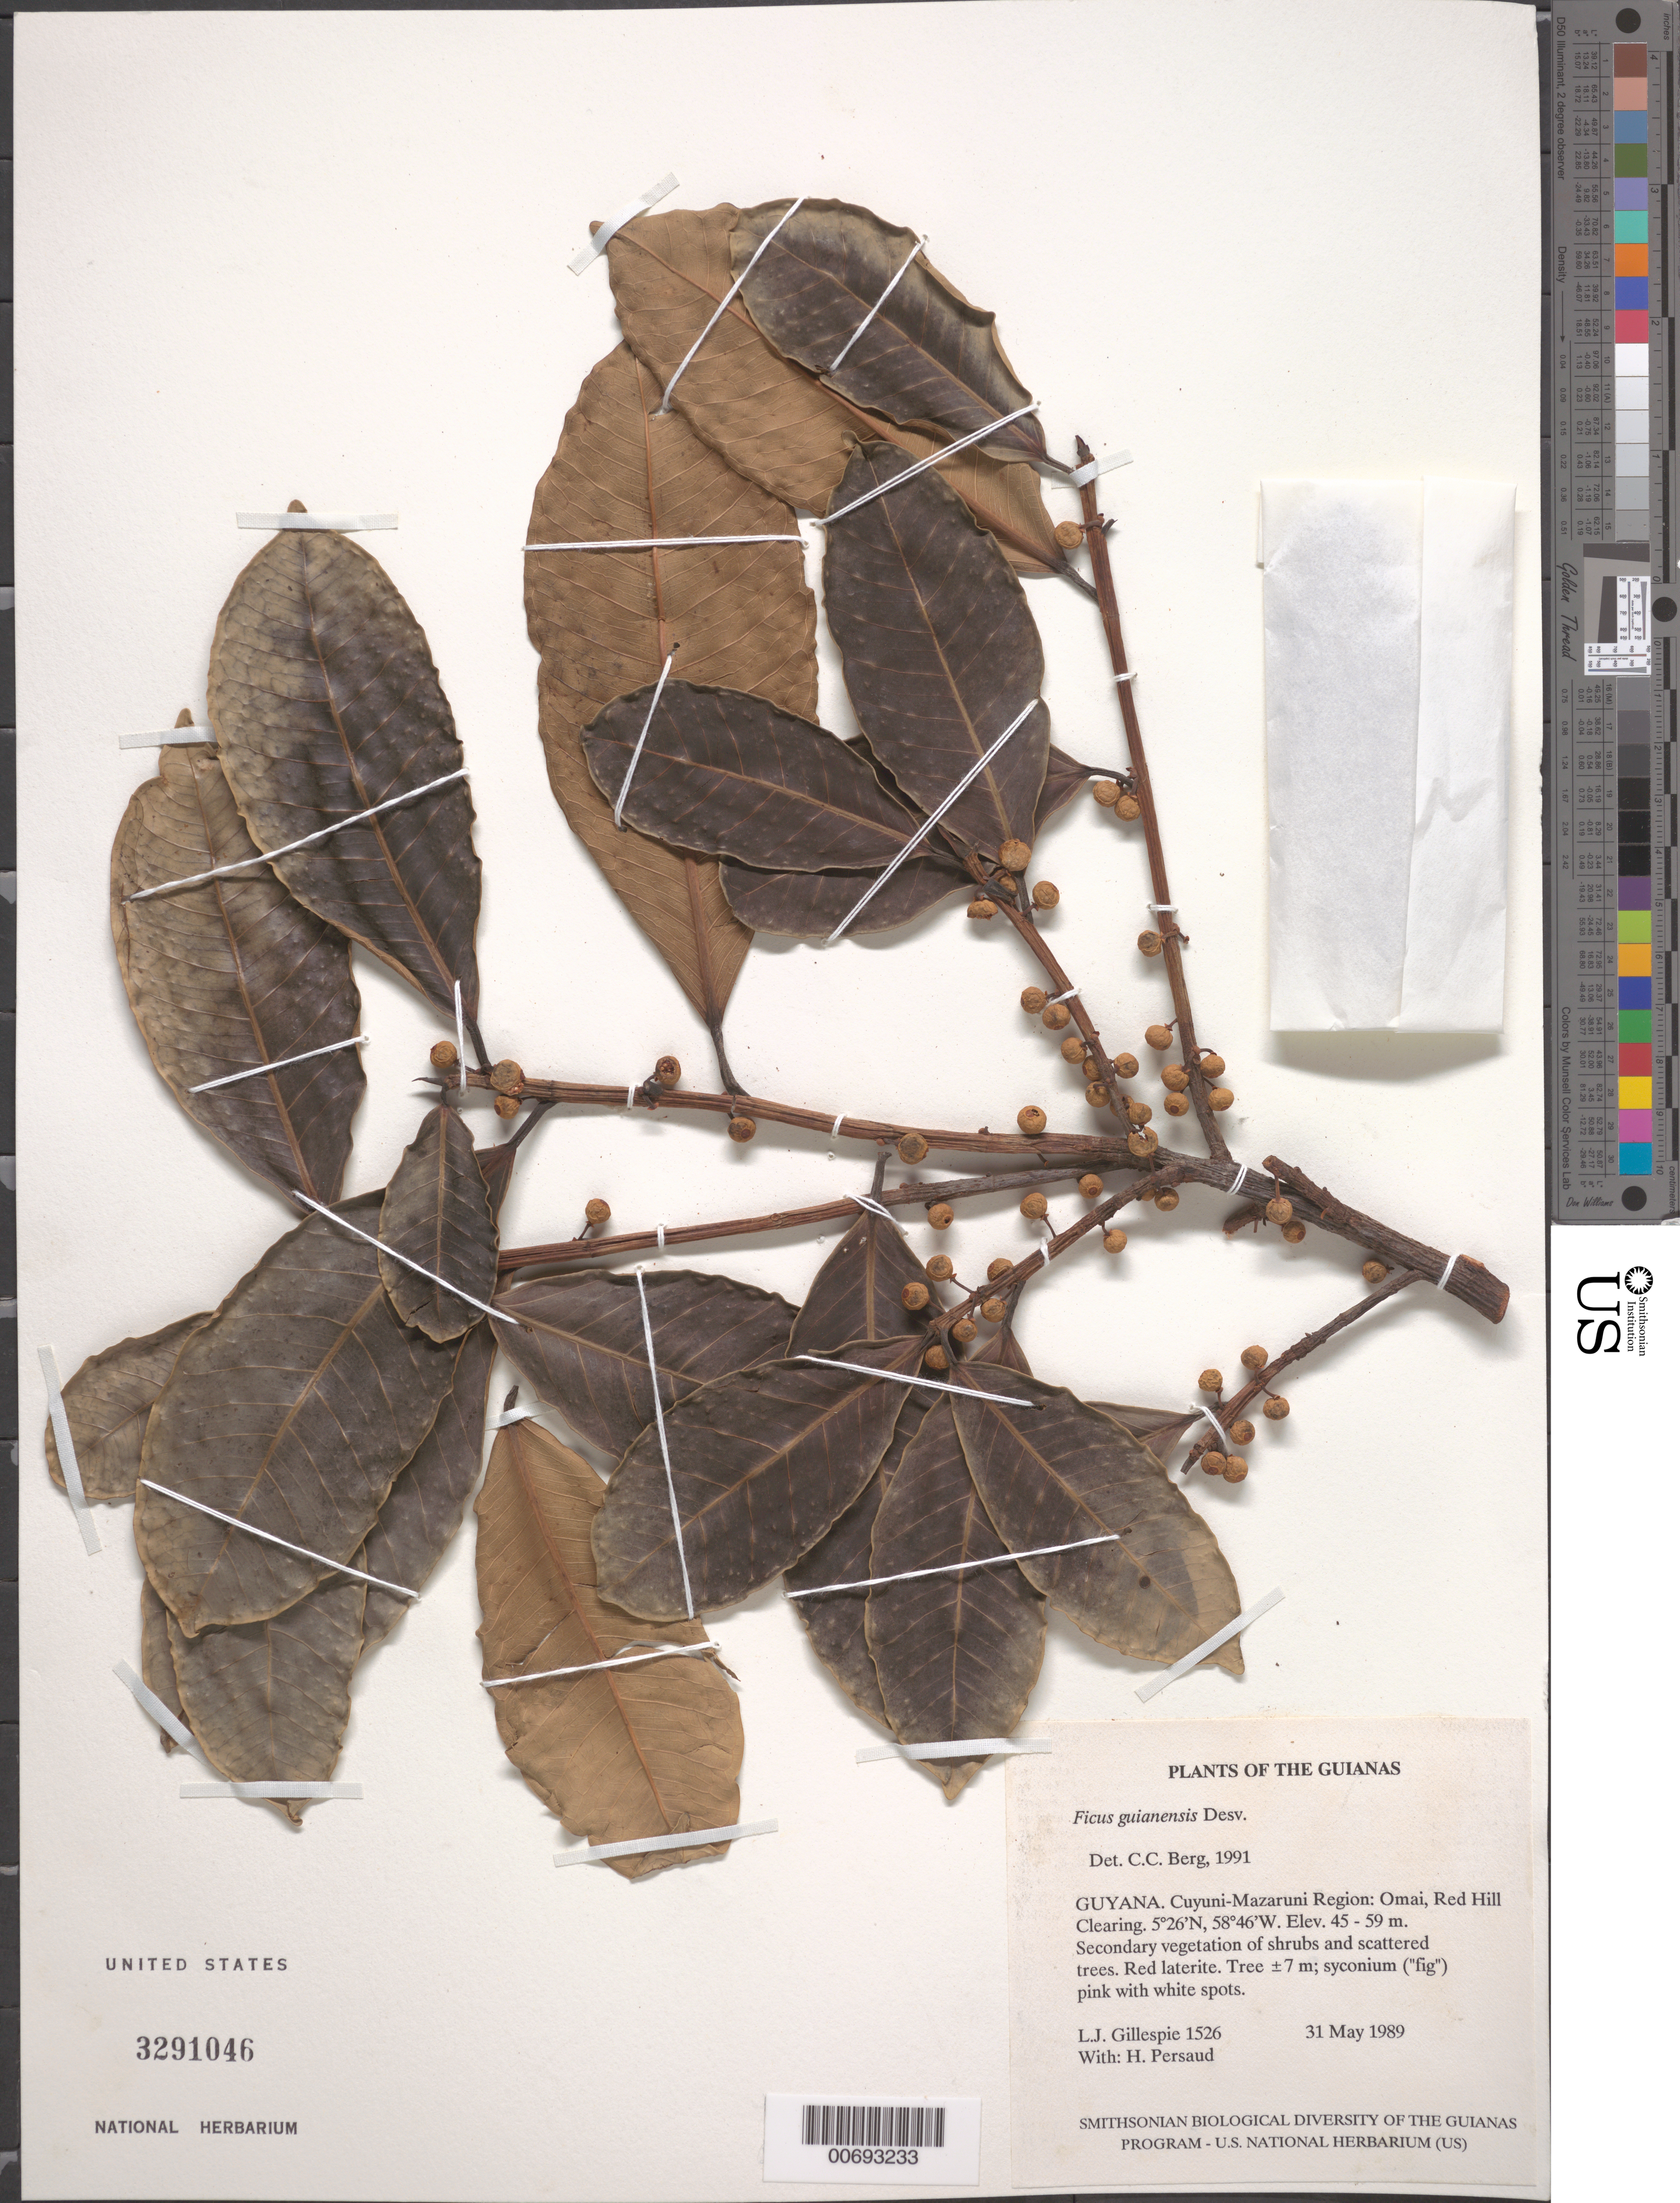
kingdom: Plantae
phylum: Tracheophyta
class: Magnoliopsida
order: Rosales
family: Moraceae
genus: Ficus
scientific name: Ficus guianensis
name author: Desv. ex Ham.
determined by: Berg, C. C.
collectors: L. J. Gillespie & H. Persaud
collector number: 1526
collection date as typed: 31 May 1989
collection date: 1989-05-31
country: Guyana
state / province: Cuyuni-Mazaruni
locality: Omai, Red Hill Clearing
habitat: Secondary vegetation of shrubs and scattered trees. Red laterite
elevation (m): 45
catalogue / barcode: US 3291046